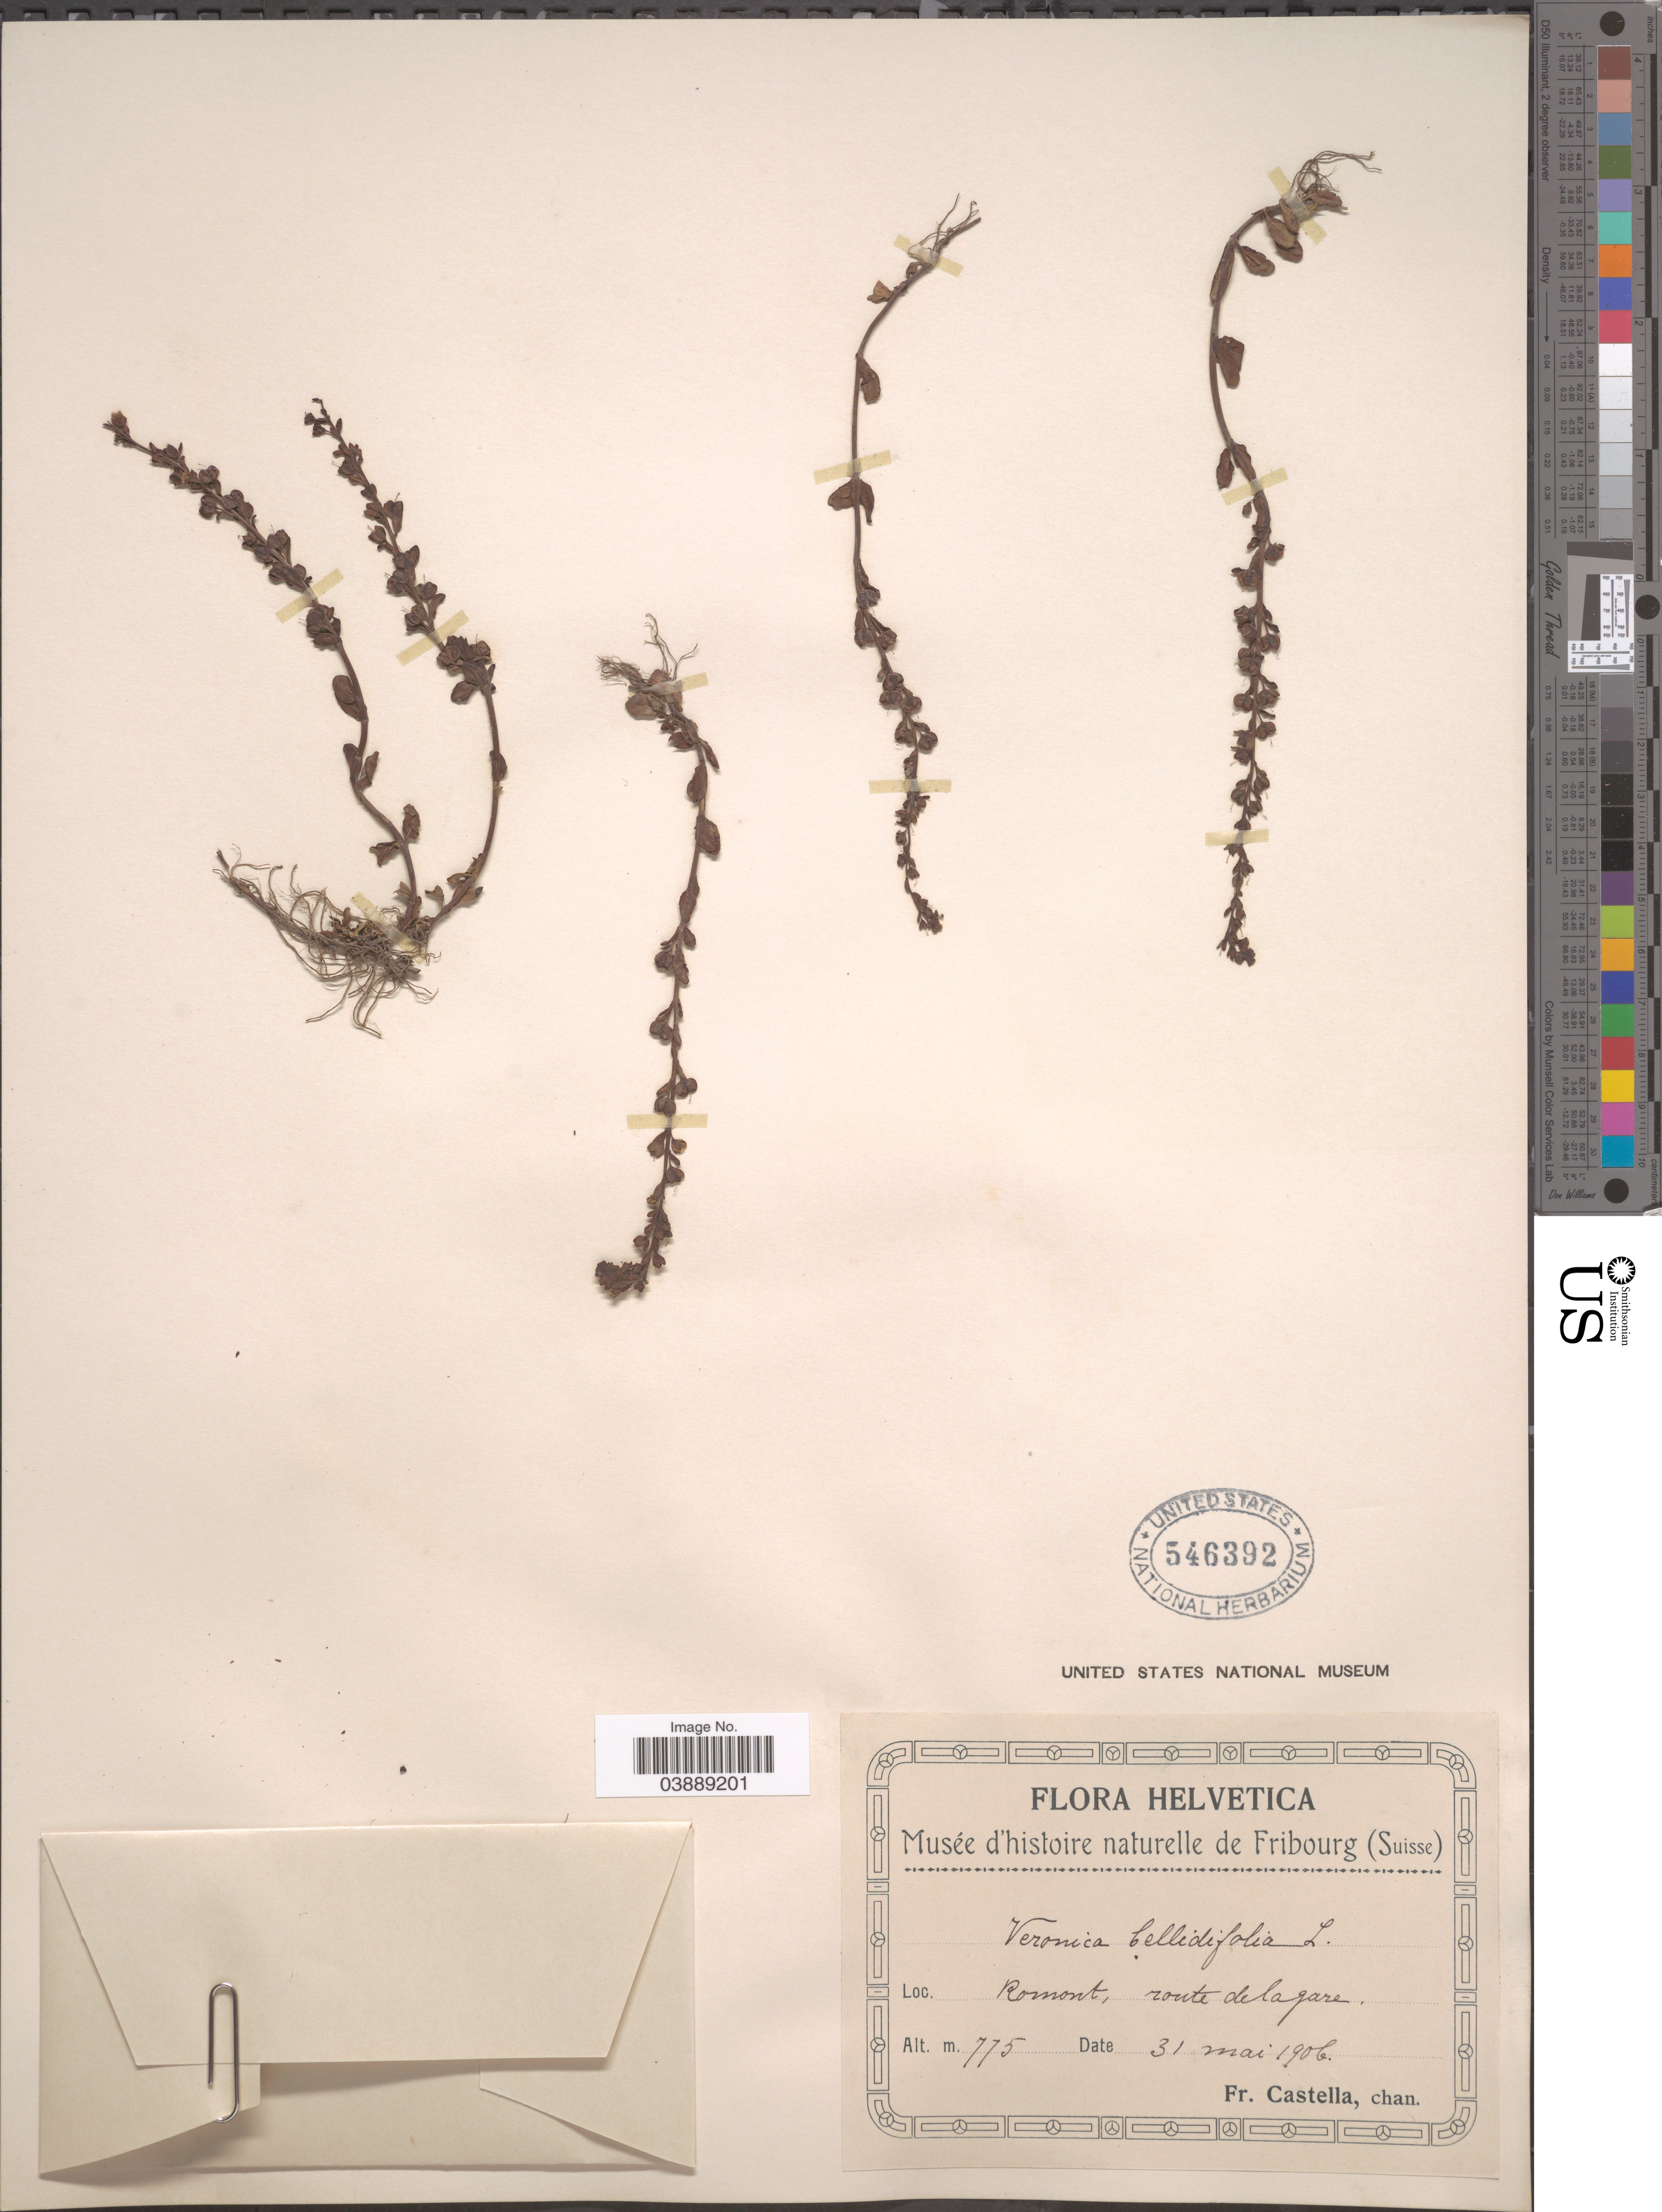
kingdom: Plantae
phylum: Tracheophyta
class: Magnoliopsida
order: Lamiales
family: Plantaginaceae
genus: Veronica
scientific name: Veronica bellidifolia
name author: Juz.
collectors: Fr. Castella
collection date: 1906-05-31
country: Switzerland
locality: Helvetica. Romont, route delagare.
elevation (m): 775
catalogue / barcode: US 546392